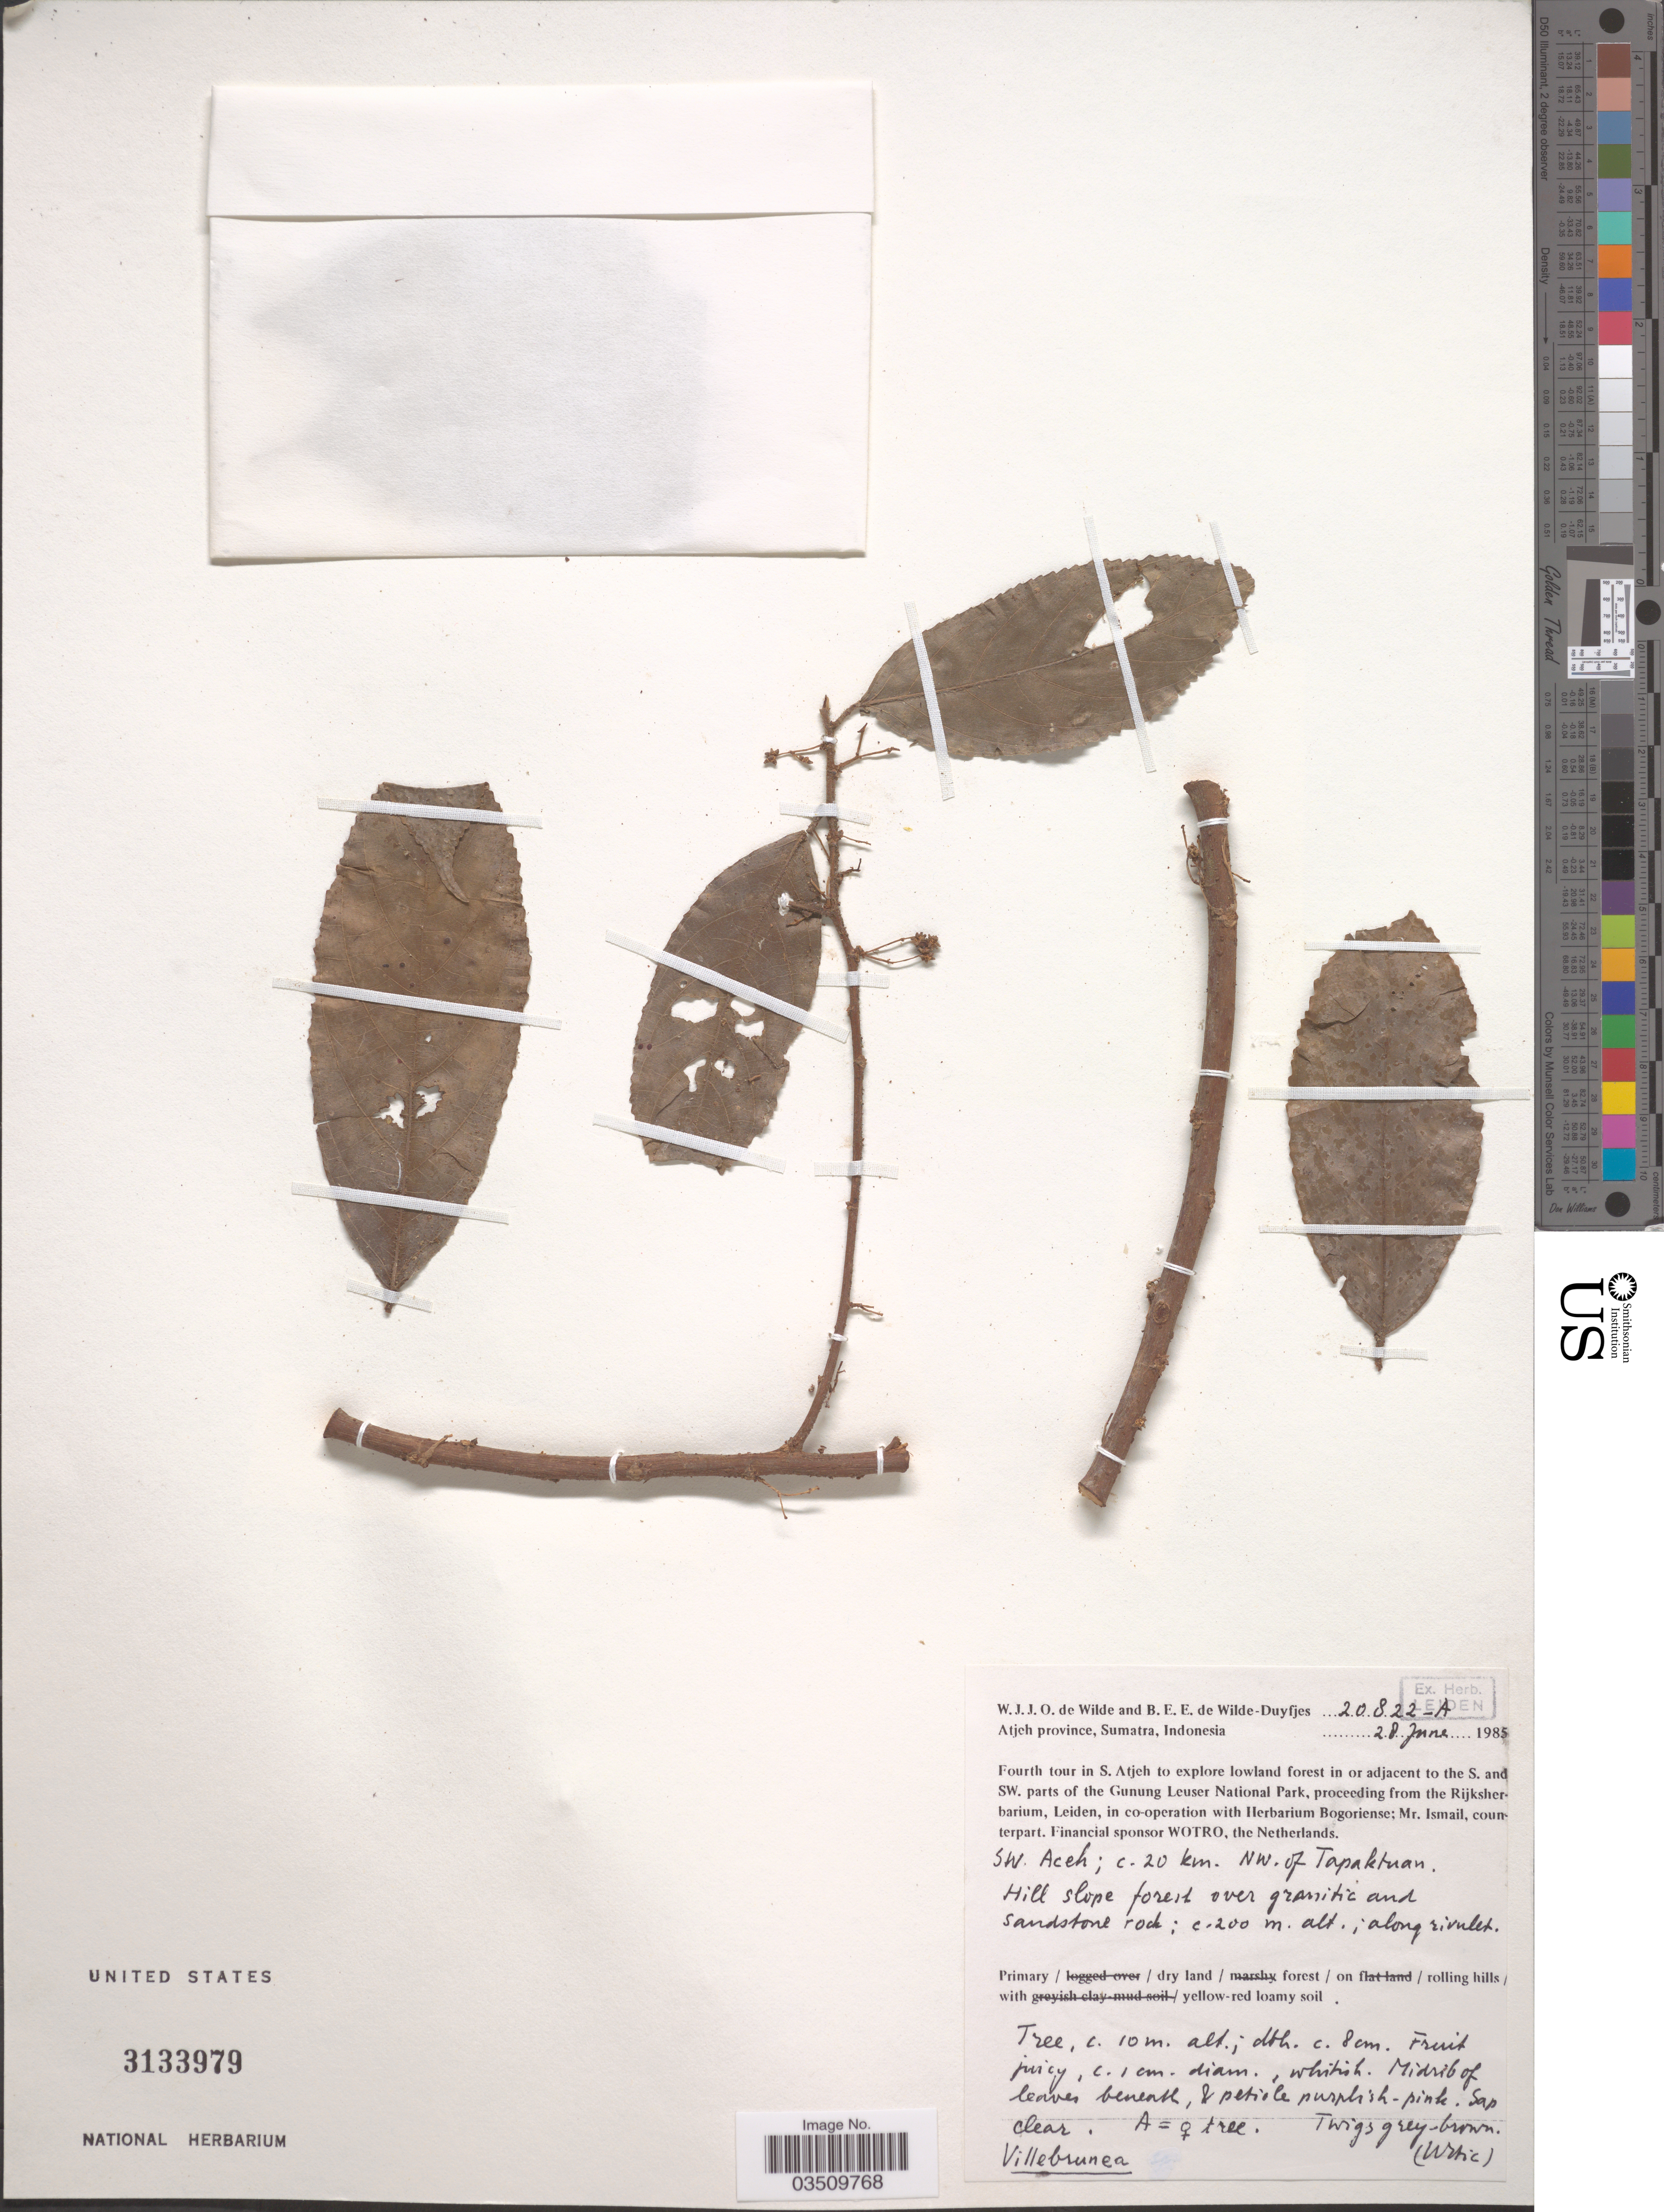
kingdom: Plantae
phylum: Tracheophyta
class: Magnoliopsida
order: Rosales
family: Urticaceae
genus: Oreocnide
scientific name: Oreocnide sp.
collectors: W. J. de Wilde & B. E. de Wilde-Duyfjes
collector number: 20822-A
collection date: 1985-06-28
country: Indonesia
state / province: Sumatra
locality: Atjeh province. Fourth tour in S. Atjeh to explore lowland forest in or adjacent to the S. and SW. parts of the Gunung Leuser National Park. SW Aceh; c. 20 km. NW. of Tapaktuan. Hill slope forest over granitic and sandstone rock.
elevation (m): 200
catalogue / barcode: US 3133979